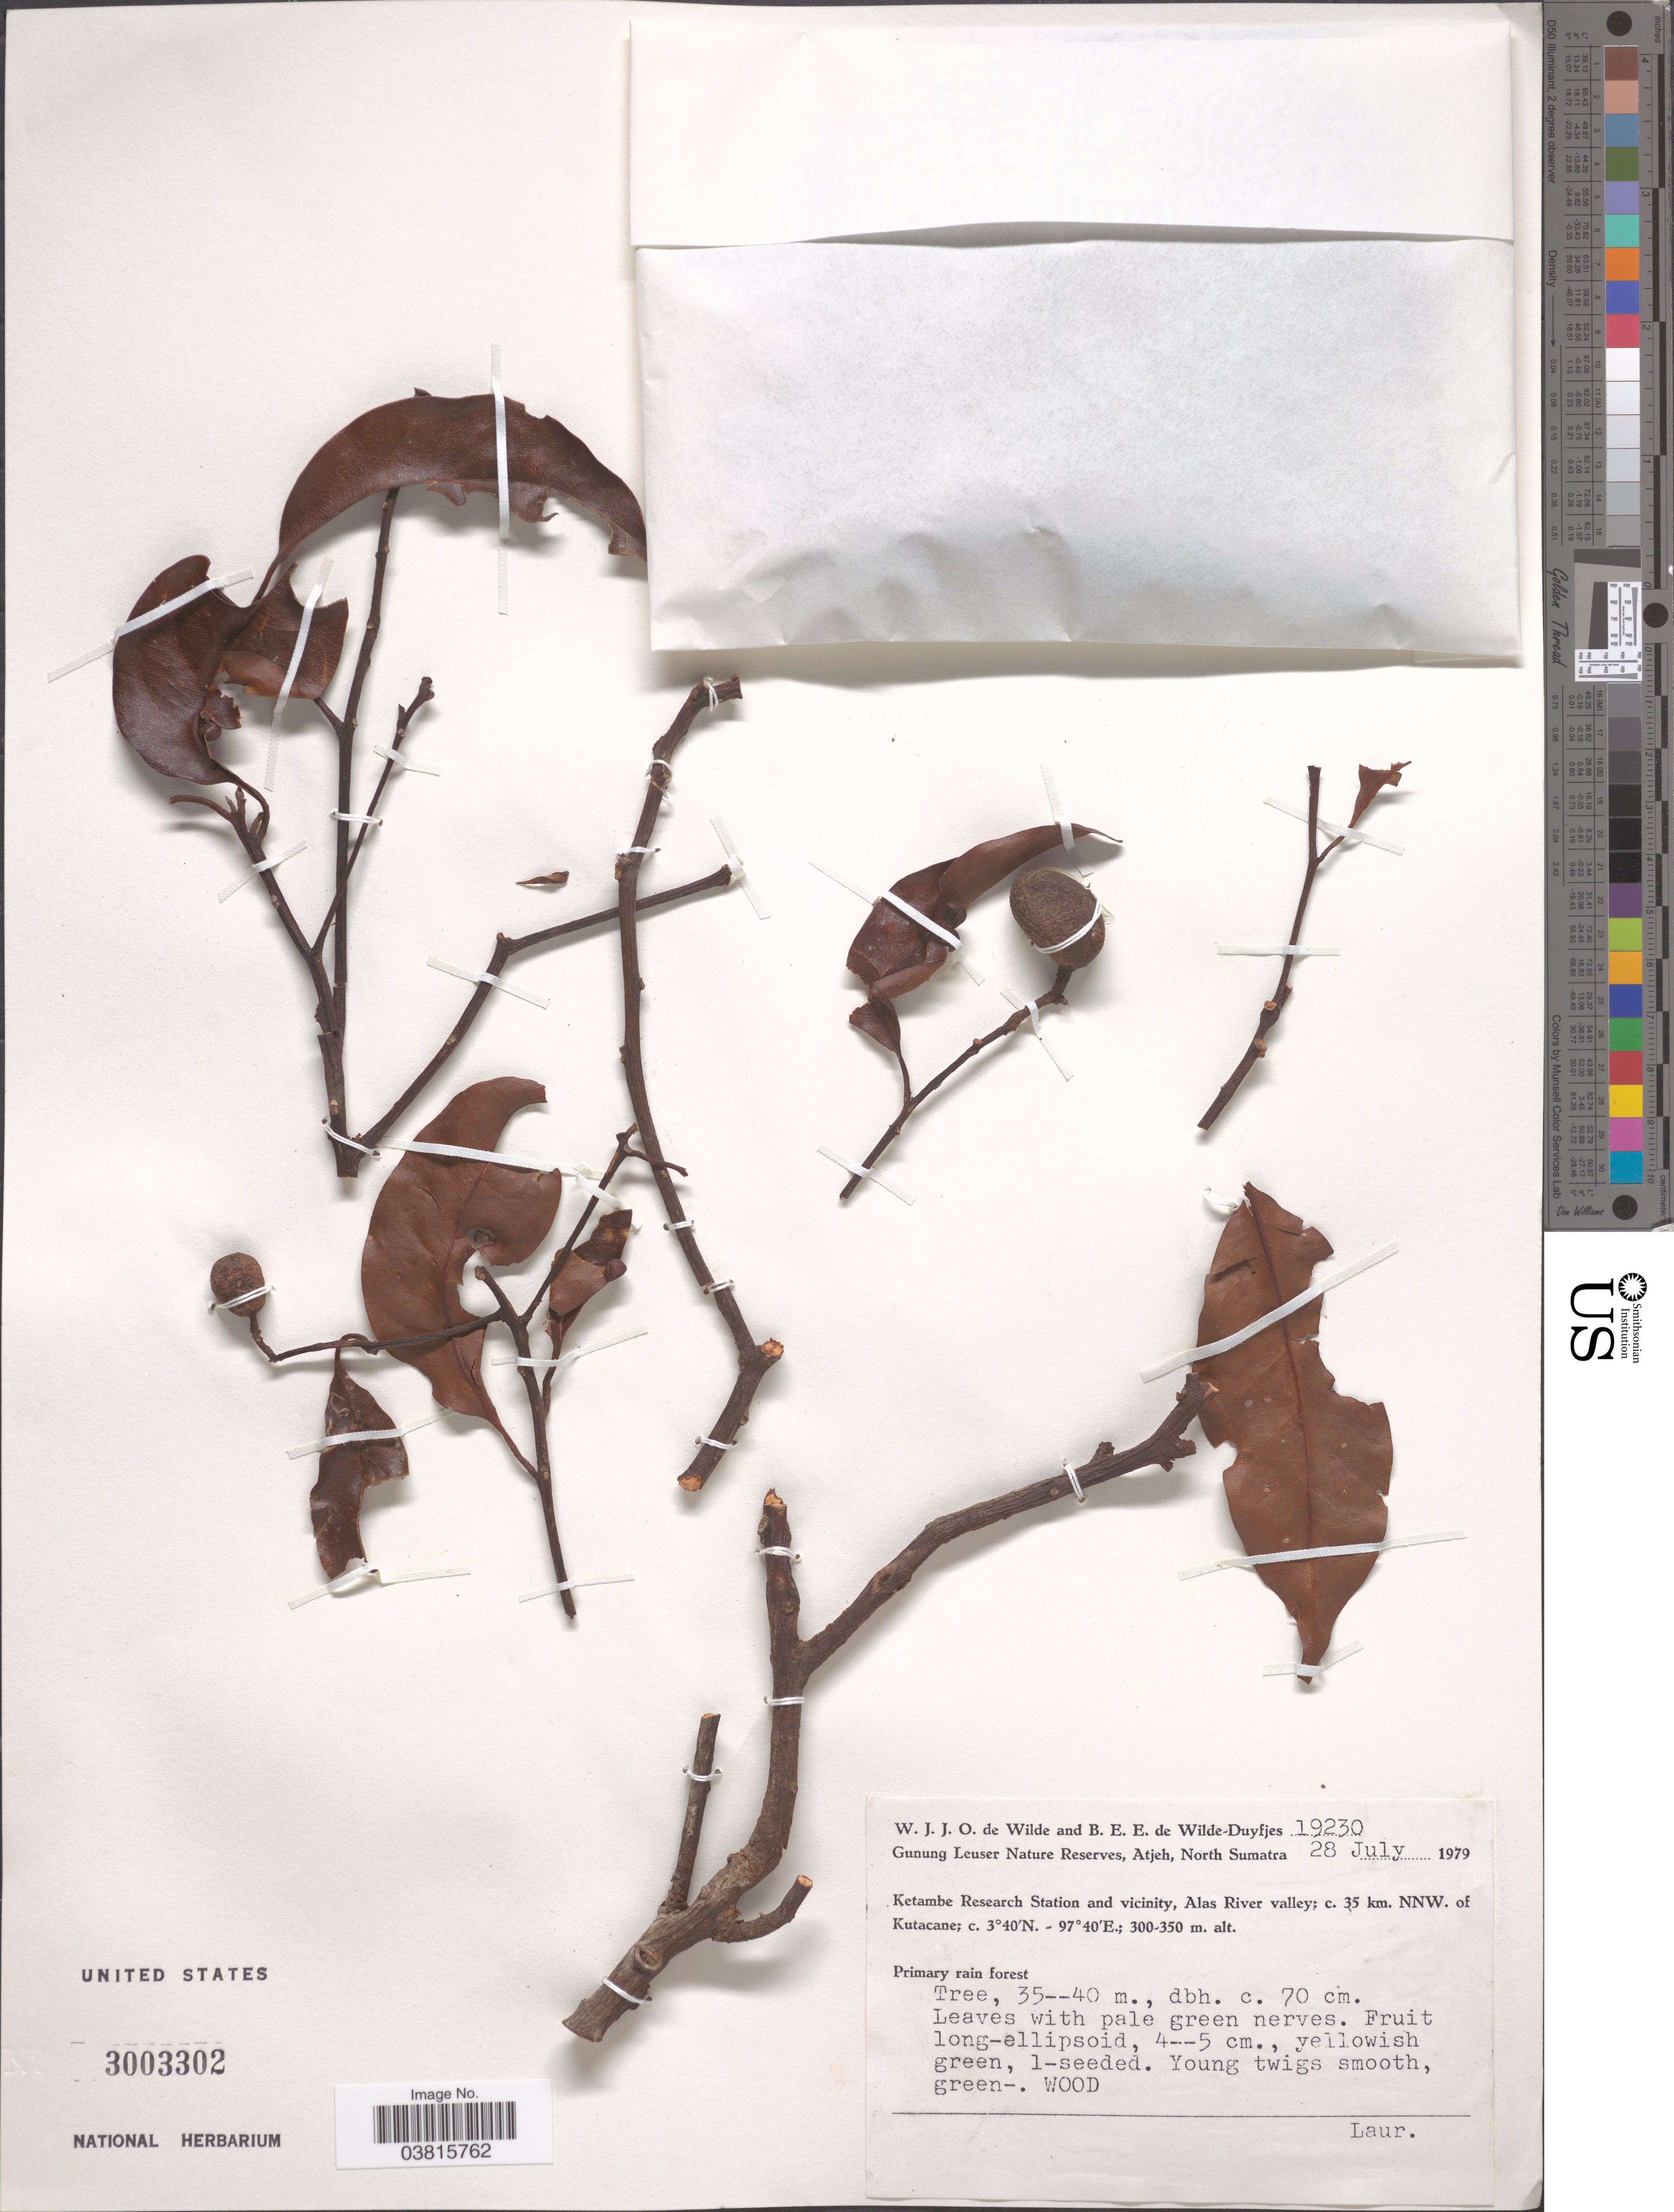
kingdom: Plantae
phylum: Tracheophyta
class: Magnoliopsida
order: Laurales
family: Lauraceae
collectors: W. J. de Wilde & B. E. de Wilde-Duyfjes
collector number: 19230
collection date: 1979-07-28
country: Indonesia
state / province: Sumatra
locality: Gunung Leuser Nature Reserve, Atjeh, North Sumatra. Ketambe Research Station and vicinity, Alas River valley; c. 35 km NNW. of Kutacane.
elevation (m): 300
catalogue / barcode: US 3003302